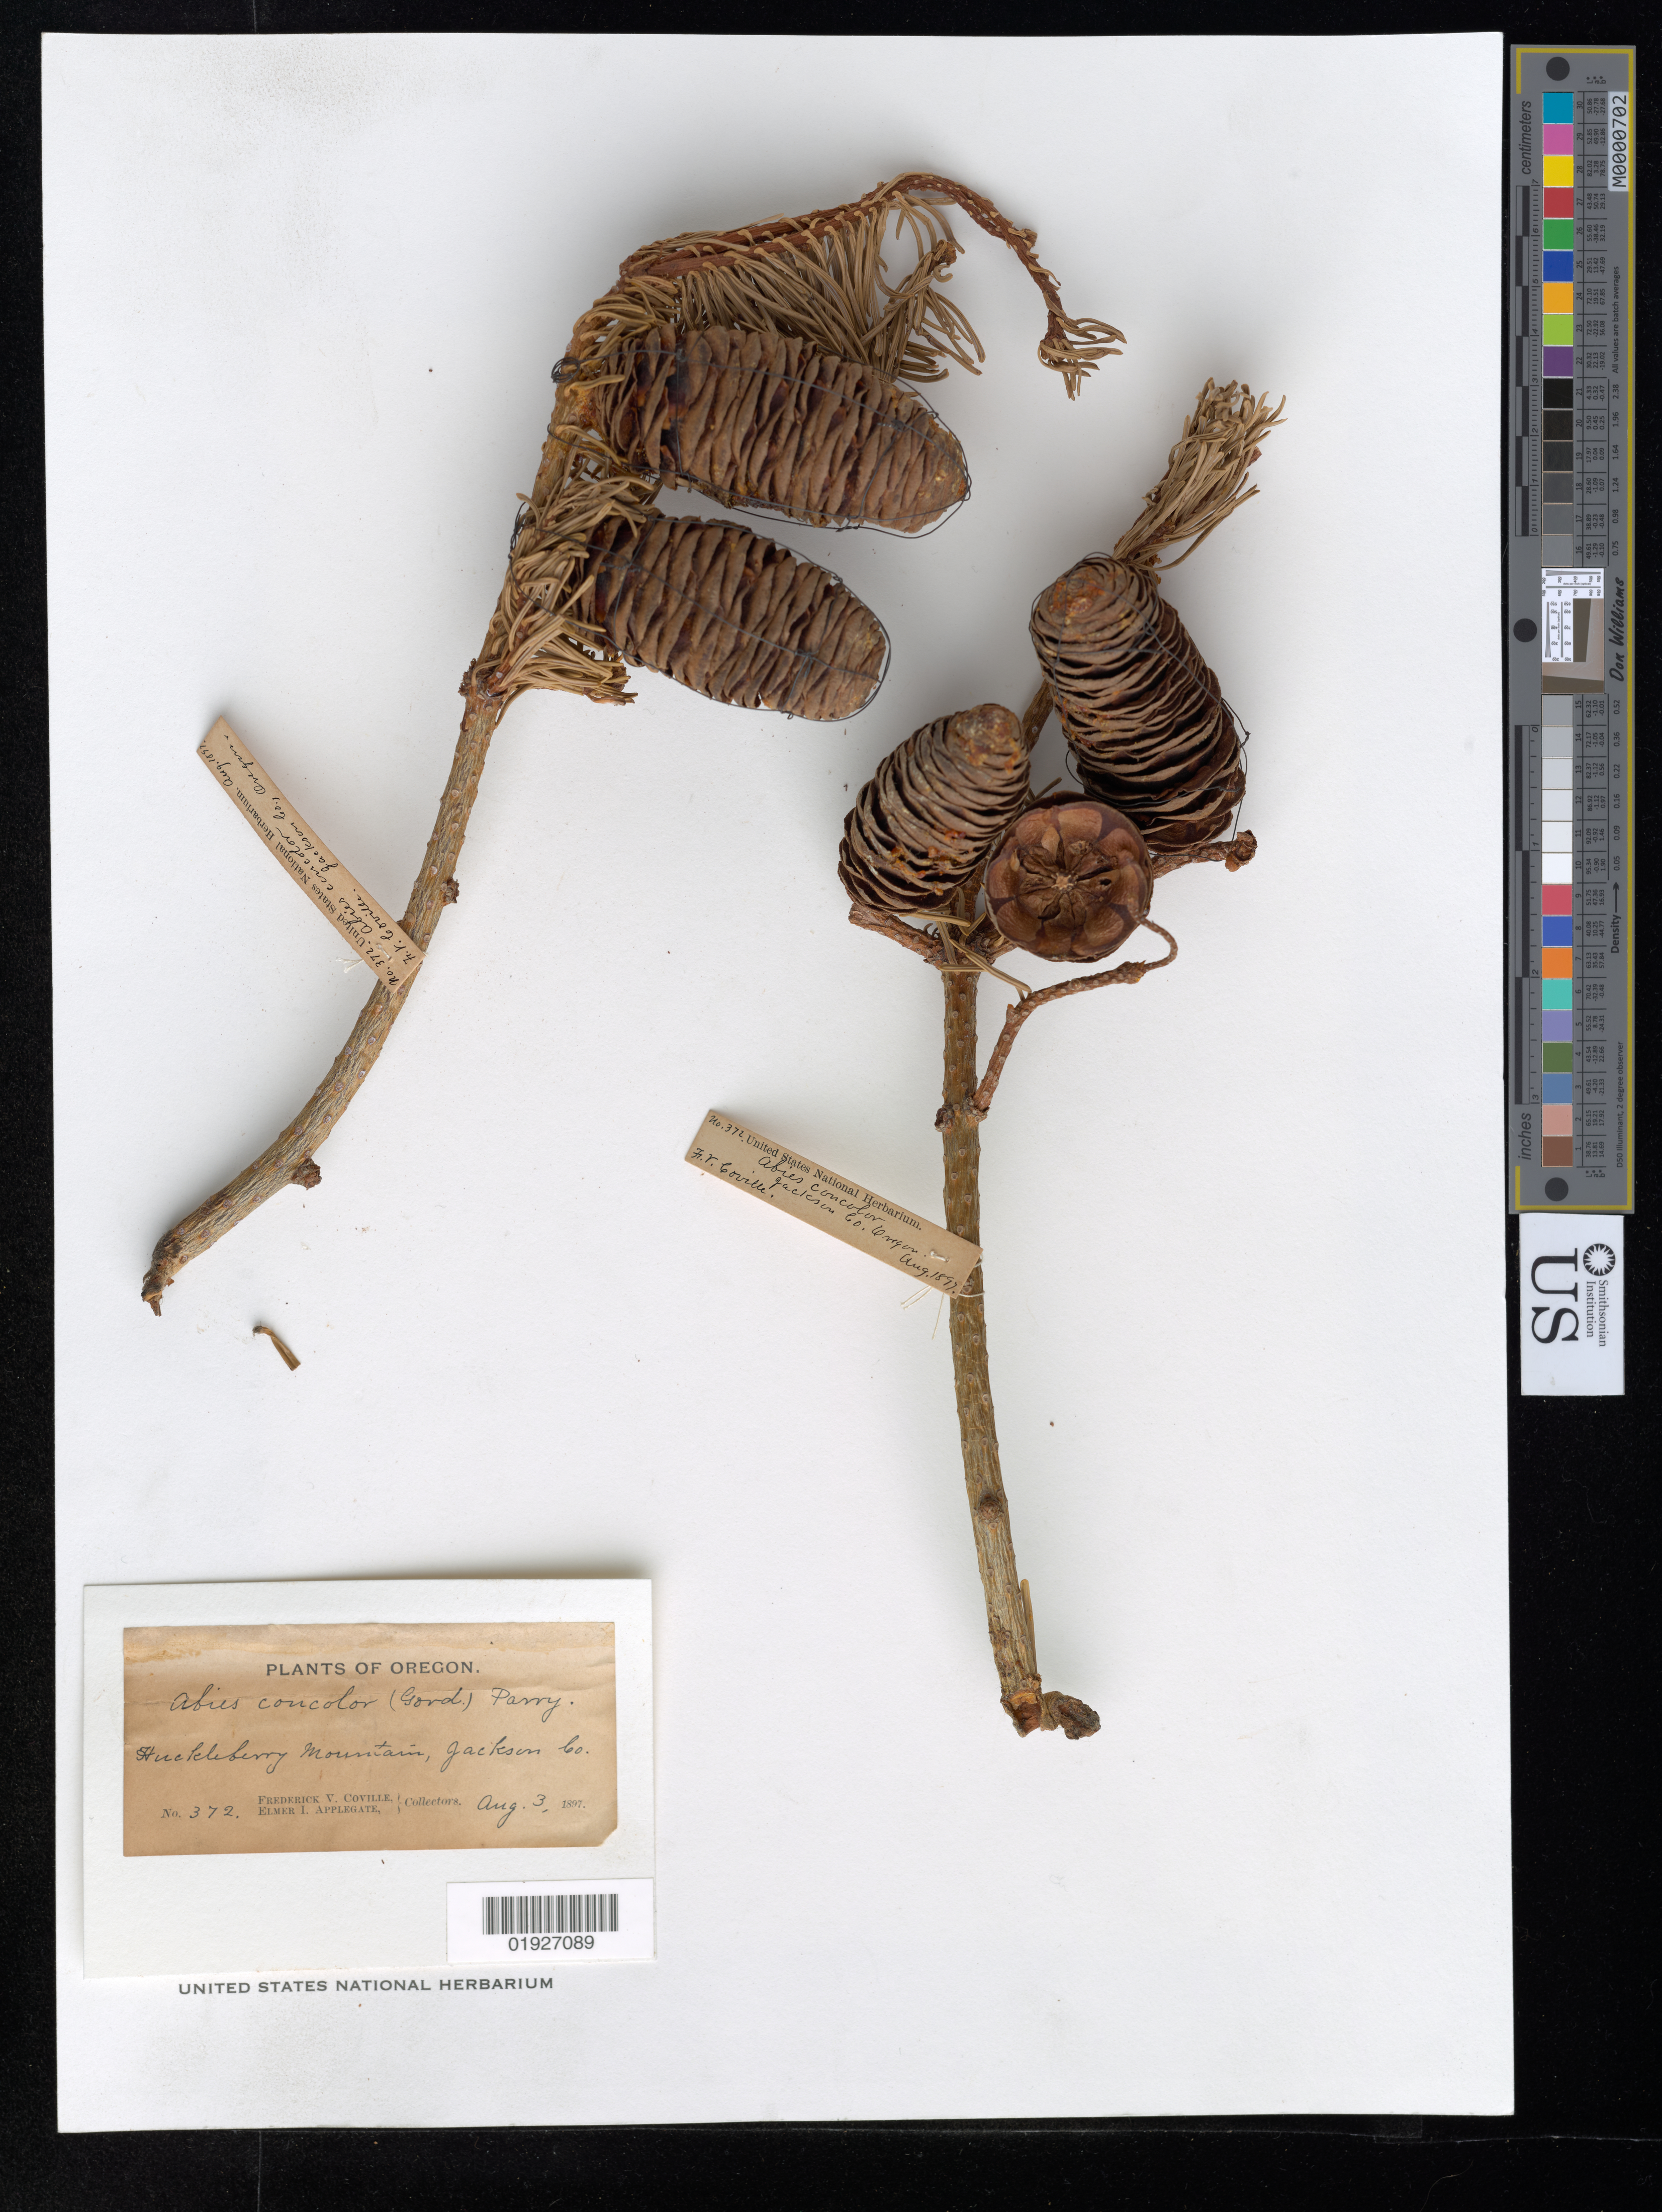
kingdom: Plantae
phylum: Tracheophyta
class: Pinopsida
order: Pinales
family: Pinaceae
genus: Abies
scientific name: Abies concolor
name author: (Gordon & Glend.) Lindl. ex Hildebr.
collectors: F. V. Coville & E. I. Applegate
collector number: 372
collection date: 1897-08-03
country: United States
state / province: Oregon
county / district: Jackson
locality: Huckleberry Mountain, Jackson Co